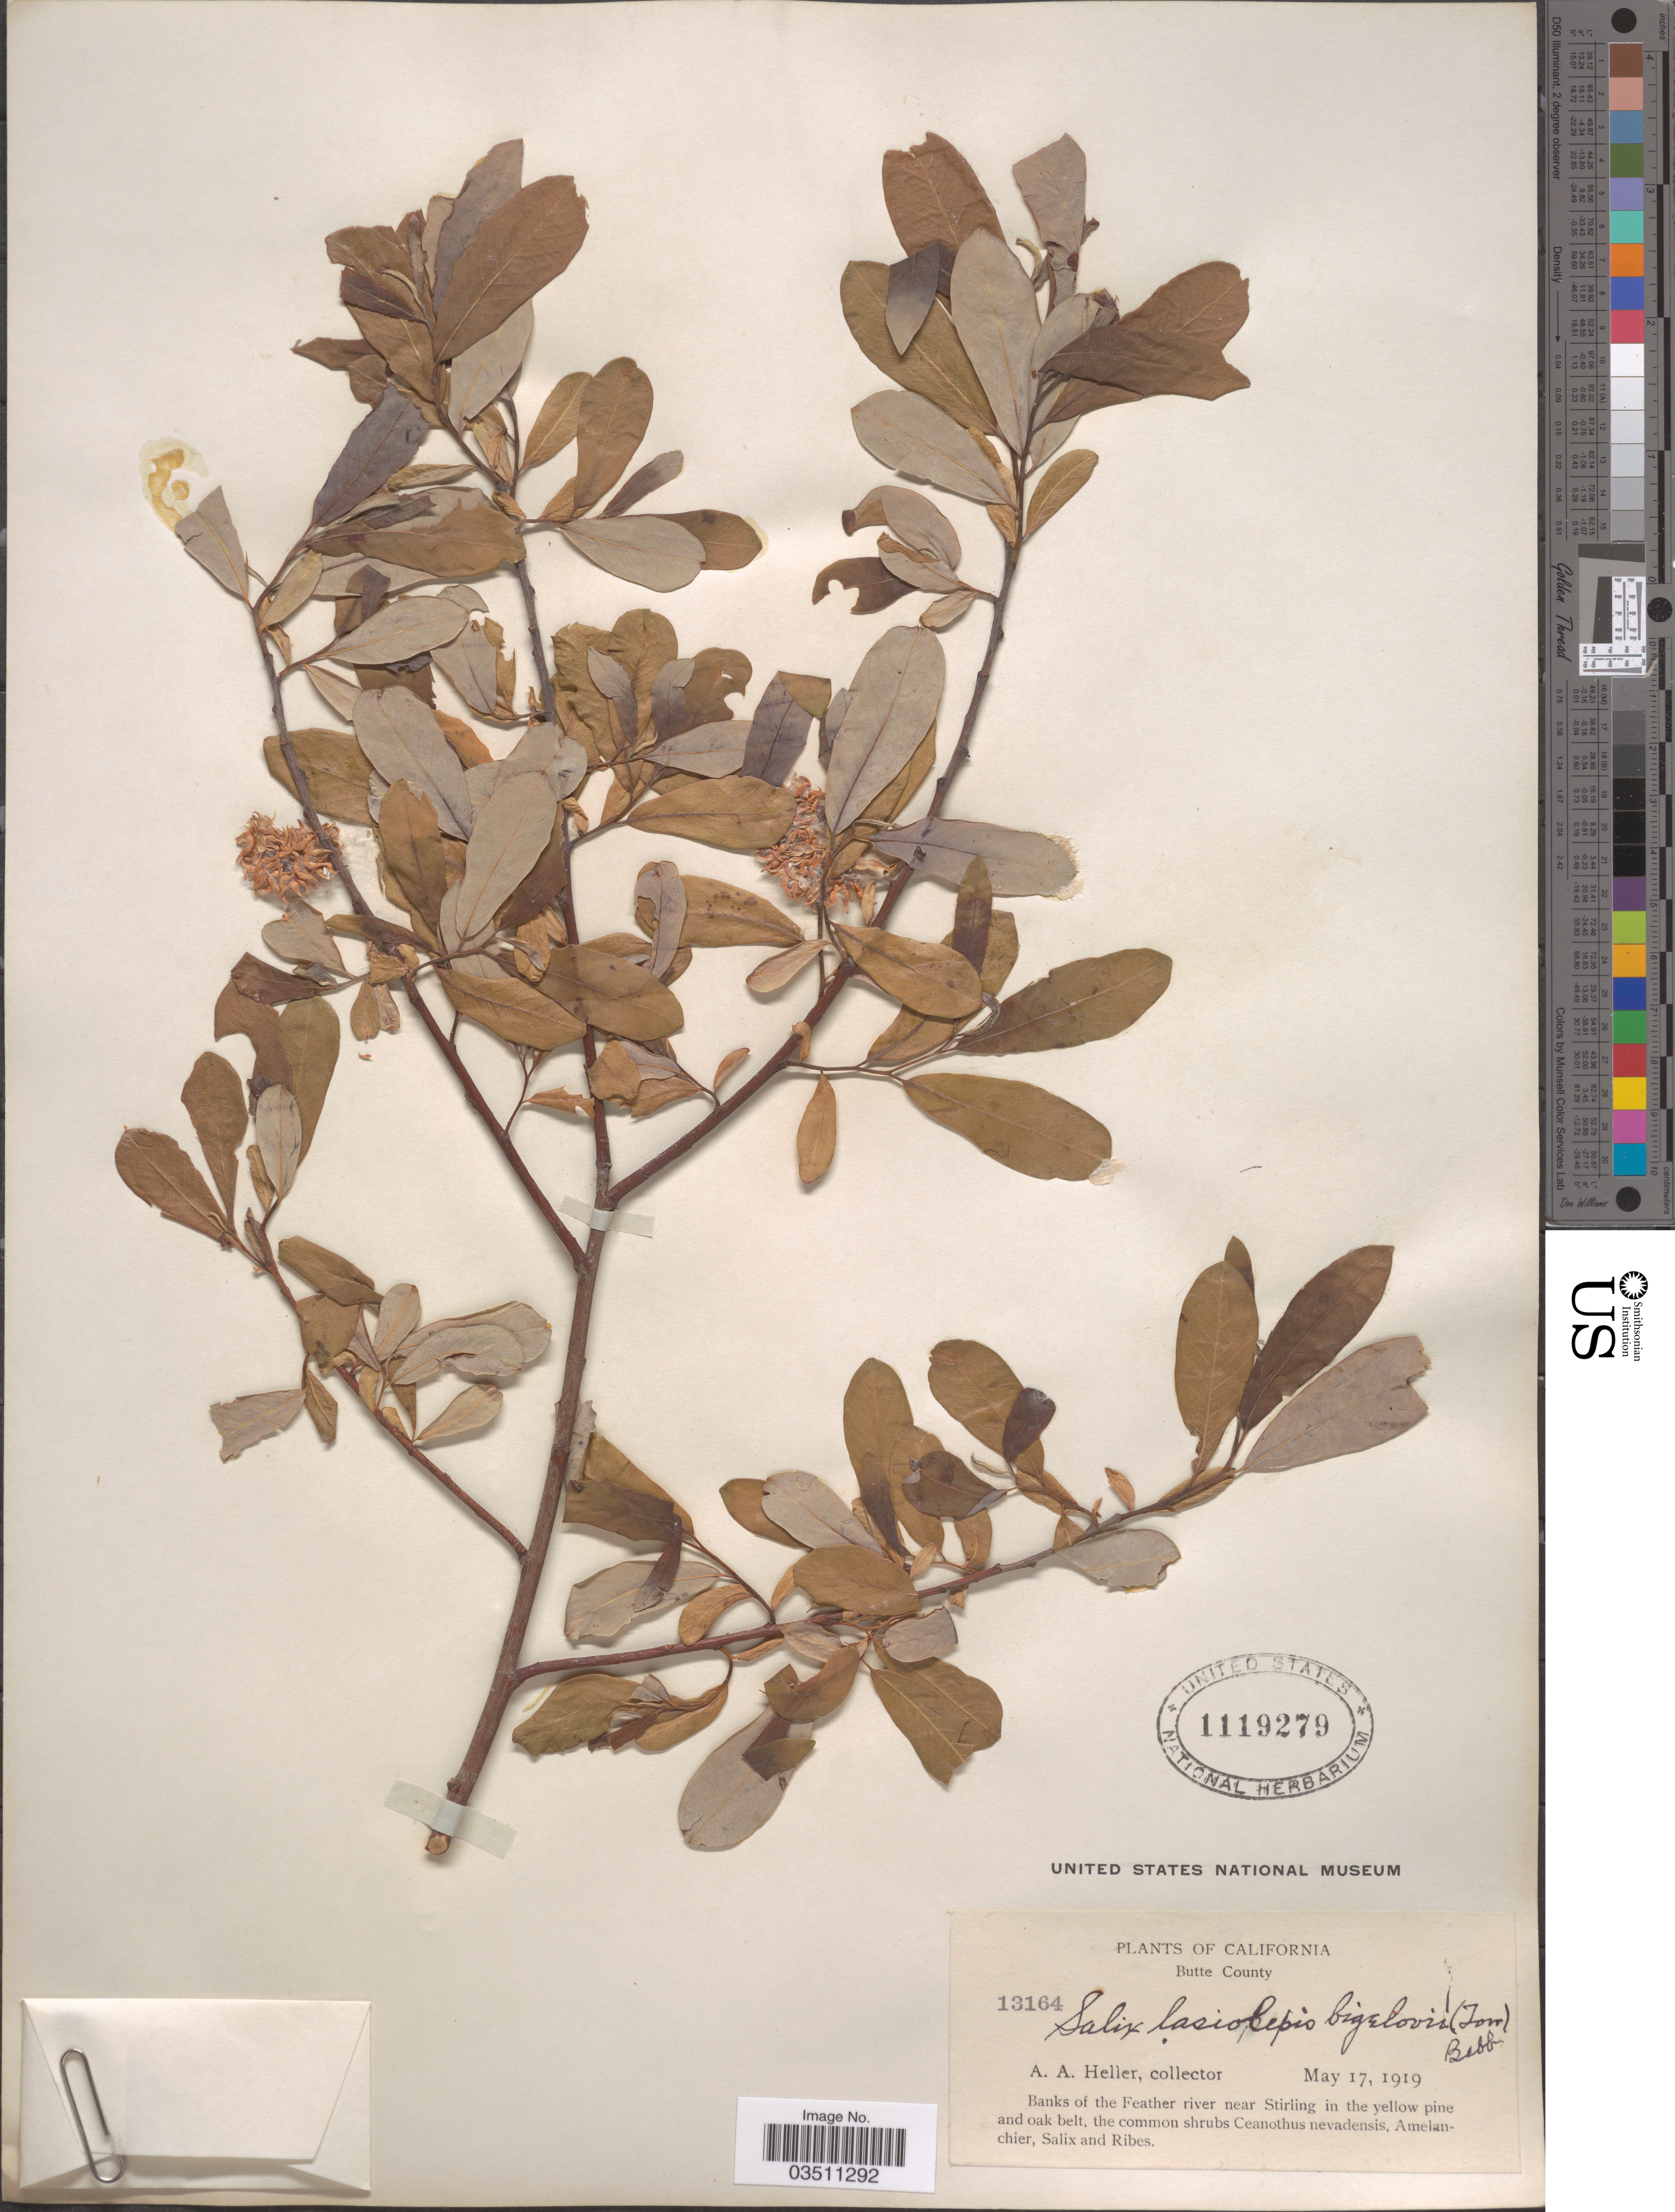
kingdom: Plantae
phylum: Tracheophyta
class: Magnoliopsida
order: Malpighiales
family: Salicaceae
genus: Salix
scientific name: Salix lasiolepis var. bigelovii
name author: Benth.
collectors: A. A. Heller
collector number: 13164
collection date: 1919-05-17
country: United States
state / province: California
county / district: Butte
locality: Butte County. Banks of the Feather river near Stirling in the yellow pine and oak belt.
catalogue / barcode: US 1119279